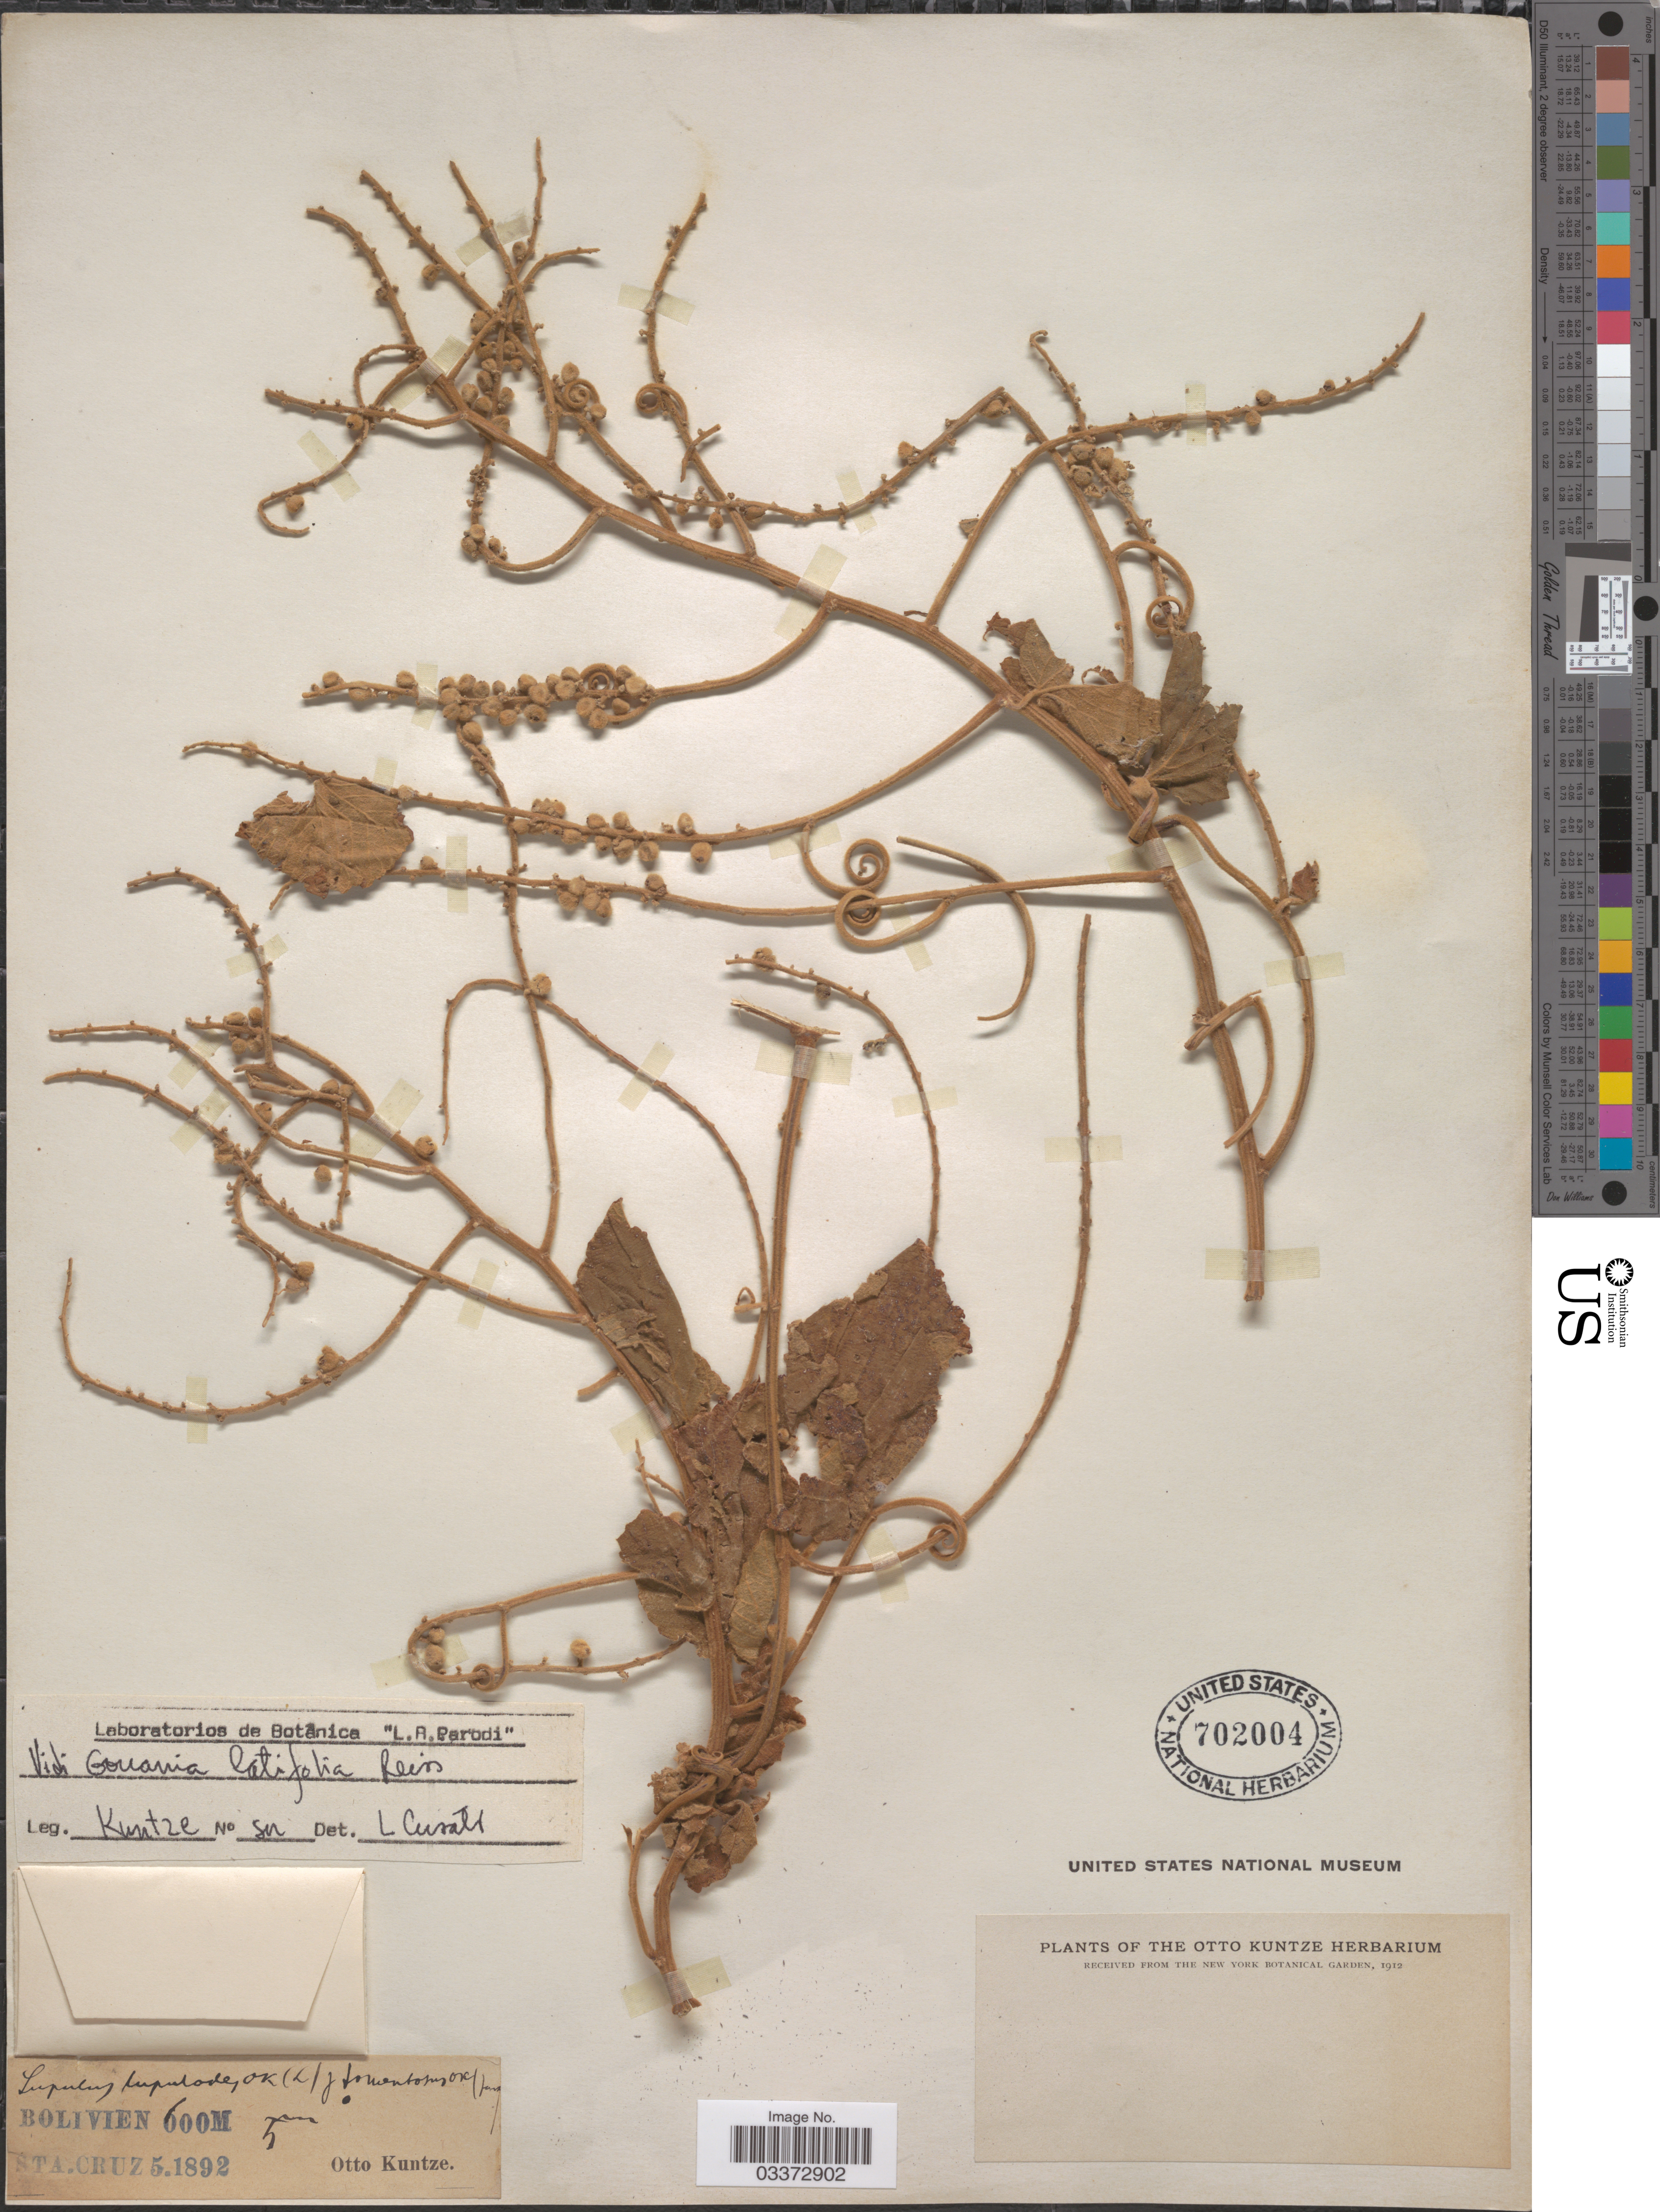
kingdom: Plantae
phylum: Tracheophyta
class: Magnoliopsida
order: Rosales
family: Rhamnaceae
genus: Gouania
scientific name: Gouania latifolia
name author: Reissek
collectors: C.E.O. Kuntze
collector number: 5?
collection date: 1892-05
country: Bolivia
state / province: Santa Cruz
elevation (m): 600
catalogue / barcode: US 702004